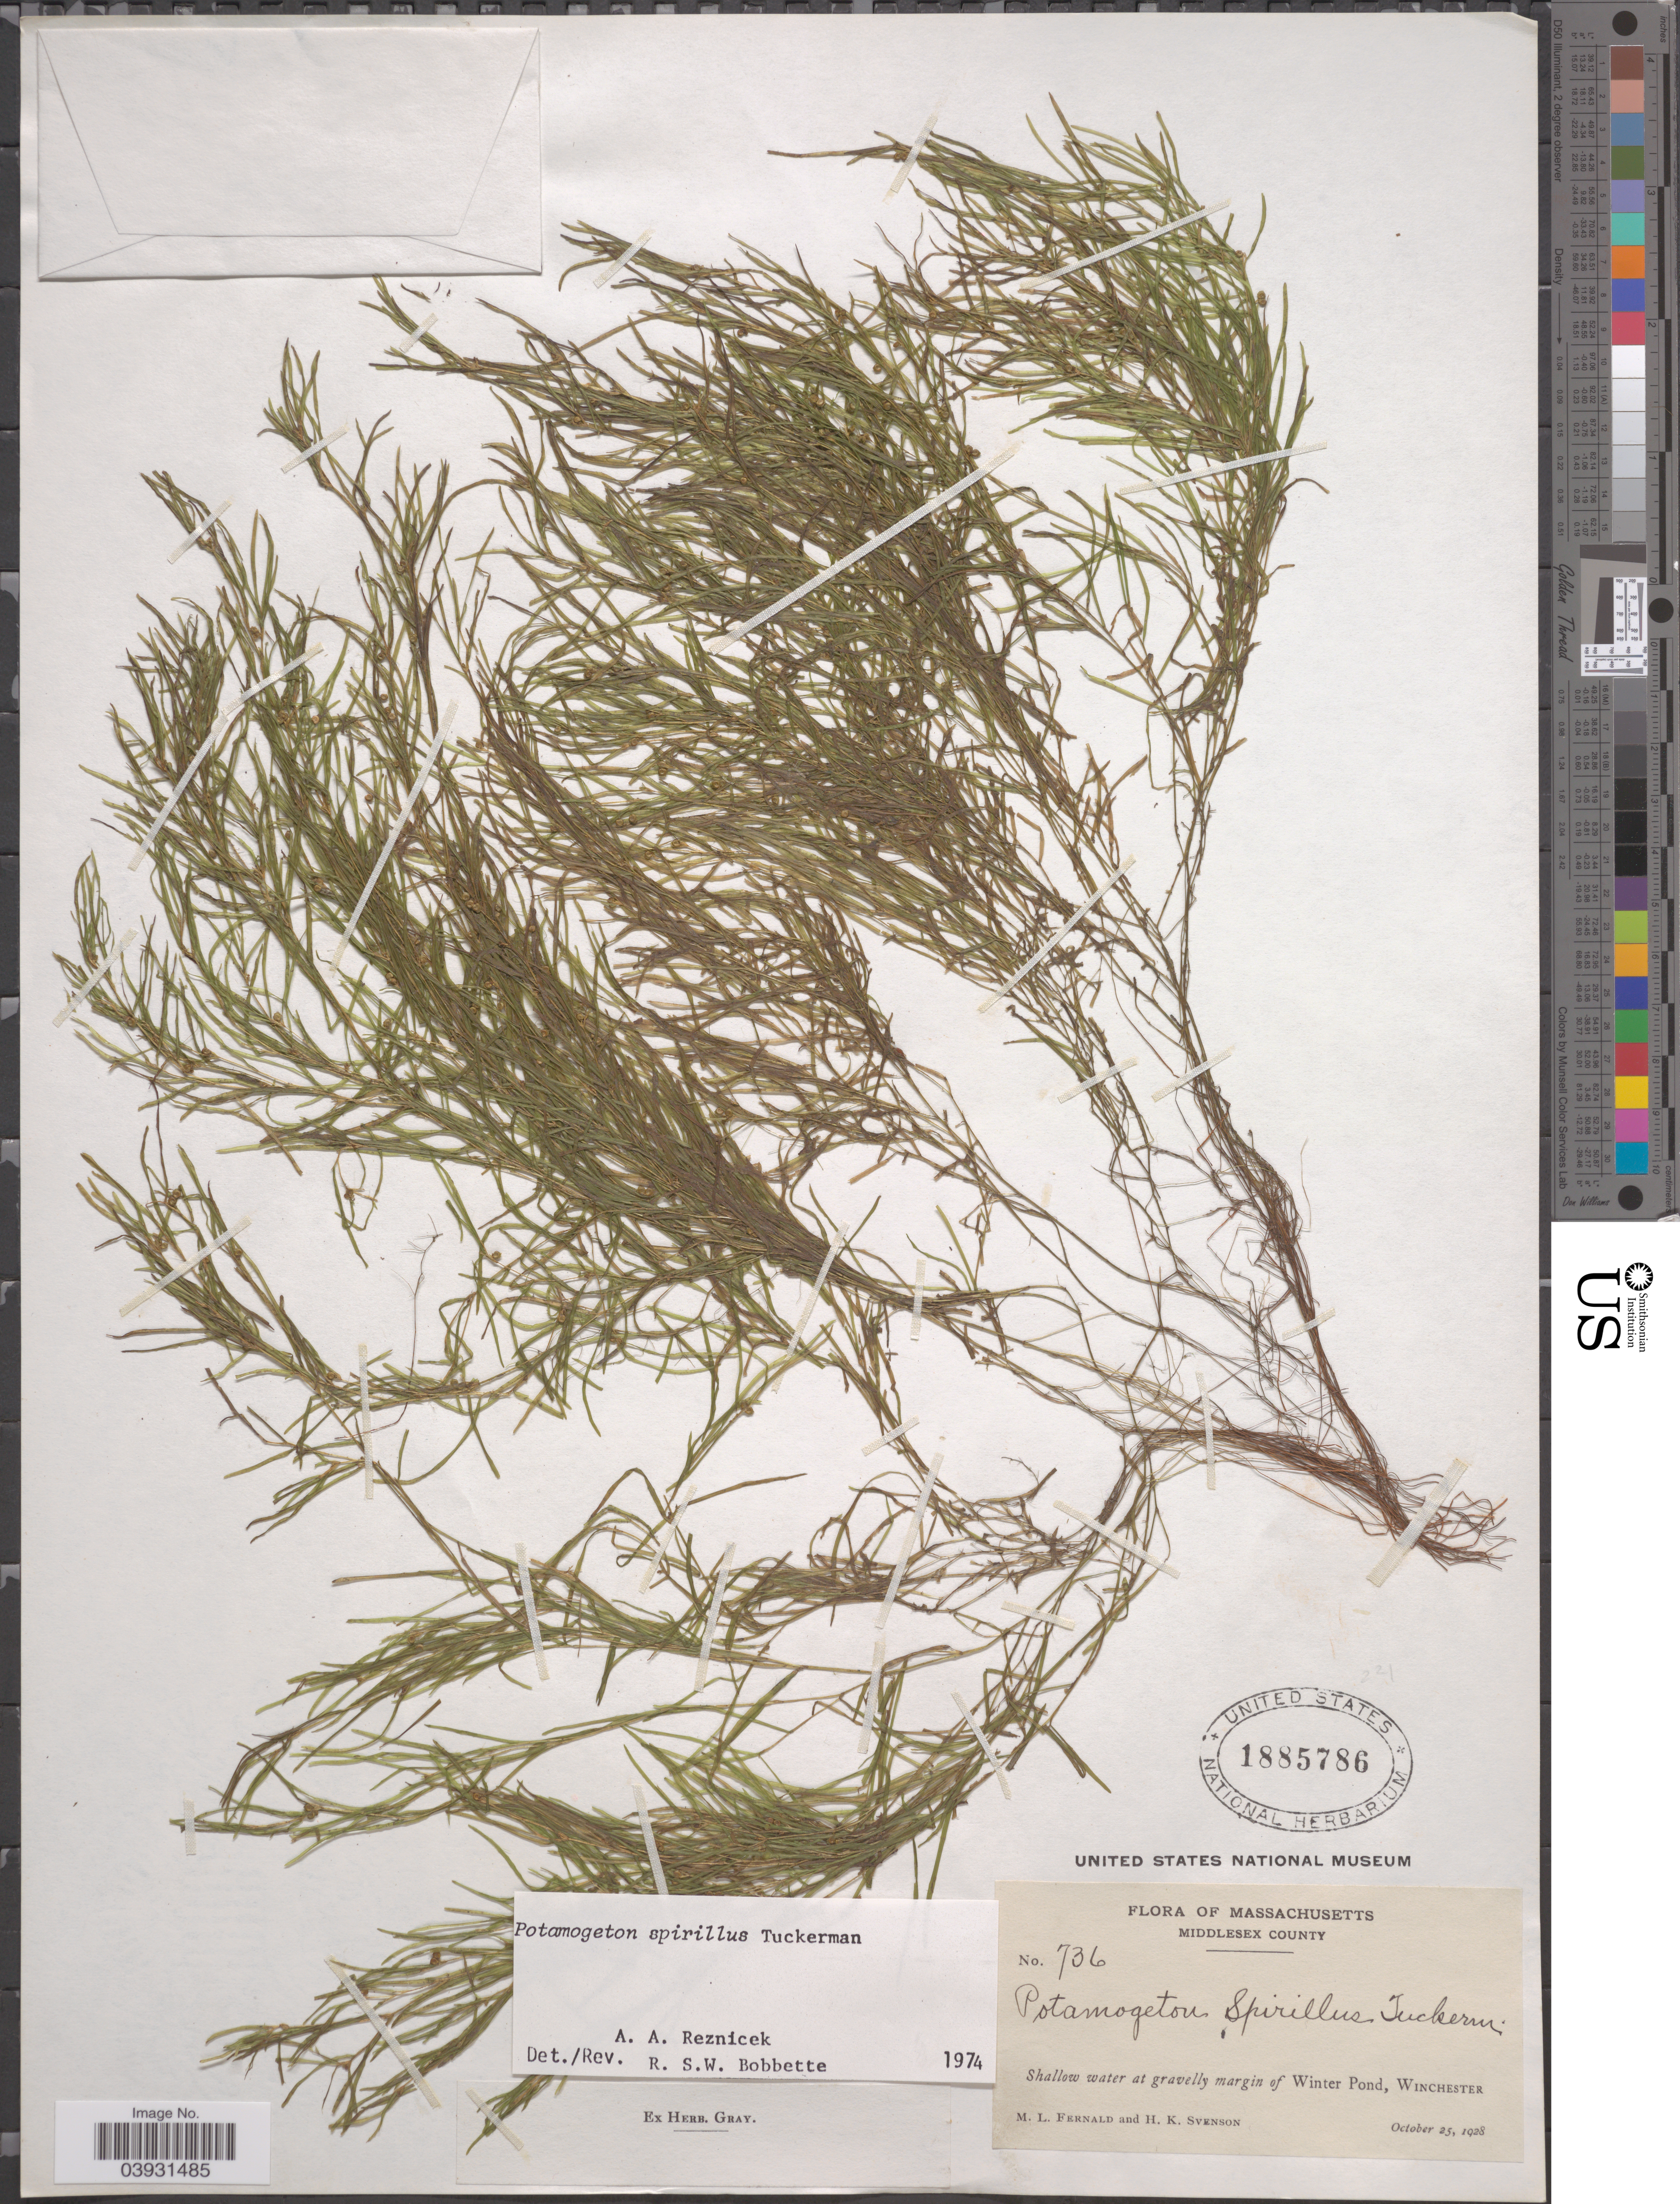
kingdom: Plantae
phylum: Tracheophyta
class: Liliopsida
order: Alismatales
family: Potamogetonaceae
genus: Potamogeton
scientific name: Potamogeton spirillus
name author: Tuck.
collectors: M. L. Fernald & H. K. Svenson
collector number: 736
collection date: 1928-10-25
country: United States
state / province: Massachusetts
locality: Middlesex County. Shallow water at gravelly margin of Winter Pond, Winchester.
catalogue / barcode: US 1885786